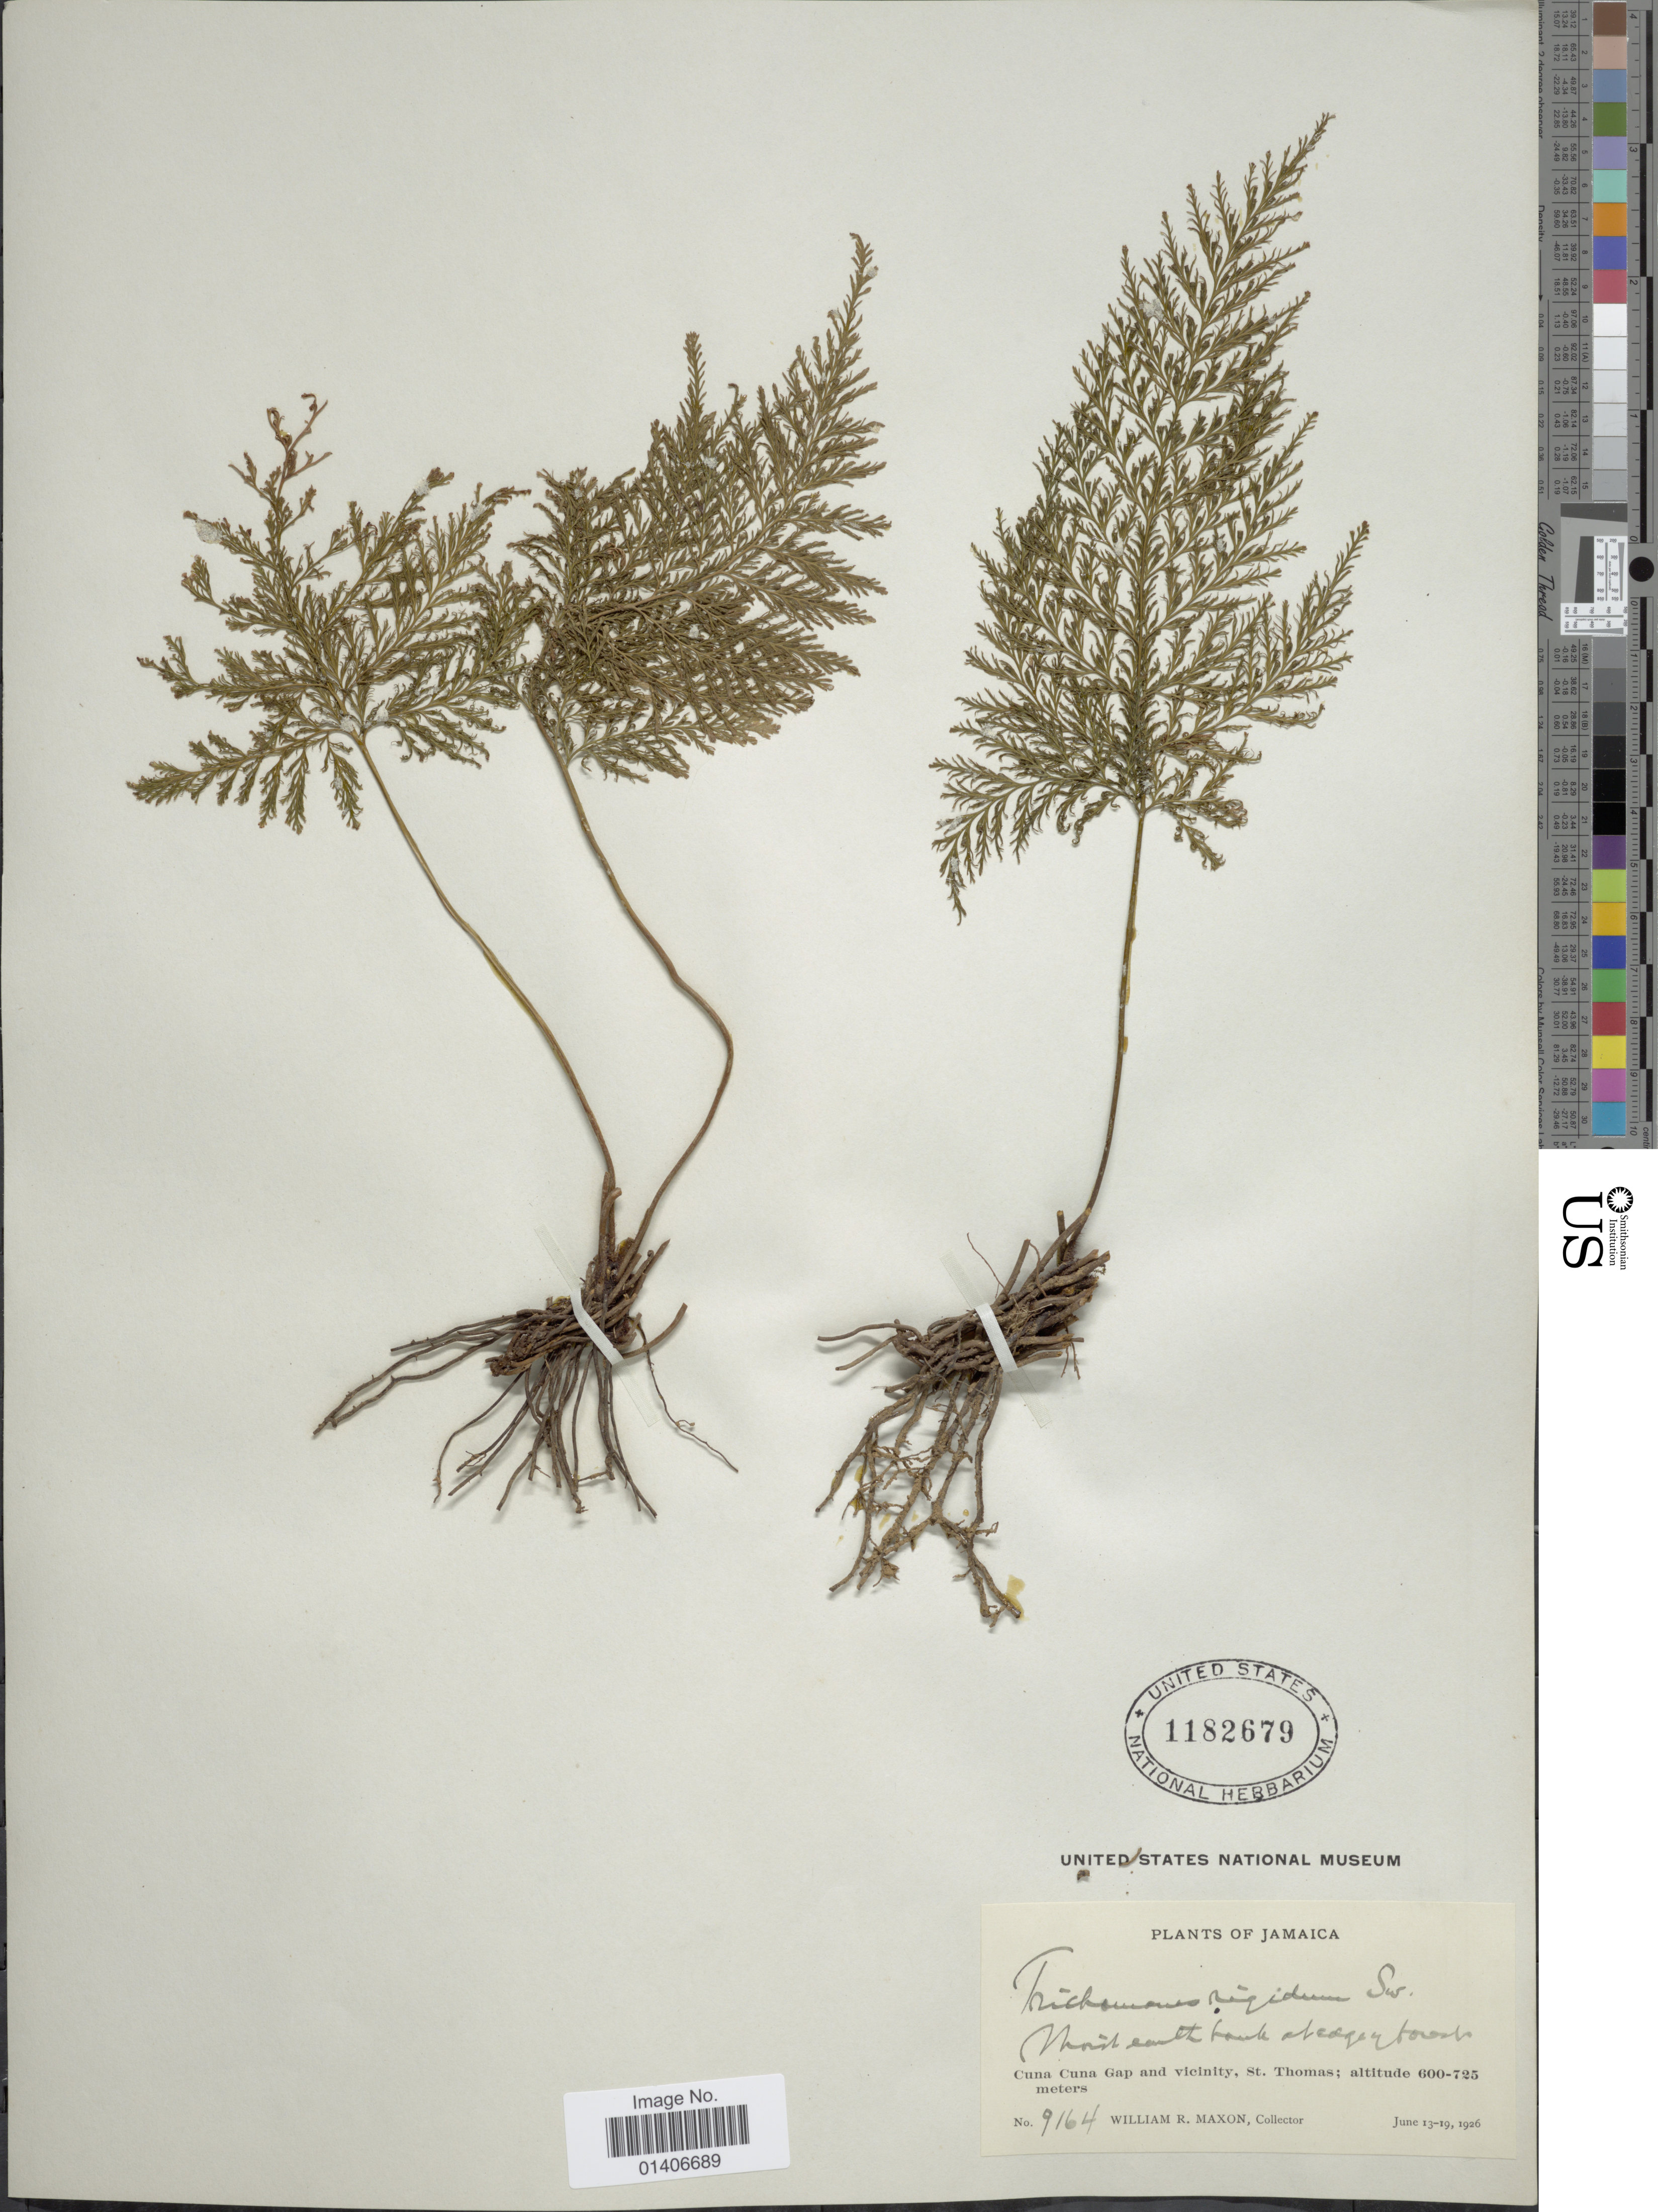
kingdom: Plantae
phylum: Tracheophyta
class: Polypodiopsida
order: Hymenophyllales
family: Hymenophyllaceae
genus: Abrodictyum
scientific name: Abrodictyum rigidum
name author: (Sw.) Ebihara & Dubuisson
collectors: W. R. Maxon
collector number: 9164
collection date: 1926-06-13/1926-06-19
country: Jamaica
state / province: Saint Thomas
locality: Cuna Cuna Gap and vicinity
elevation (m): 600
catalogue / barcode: US 1182679